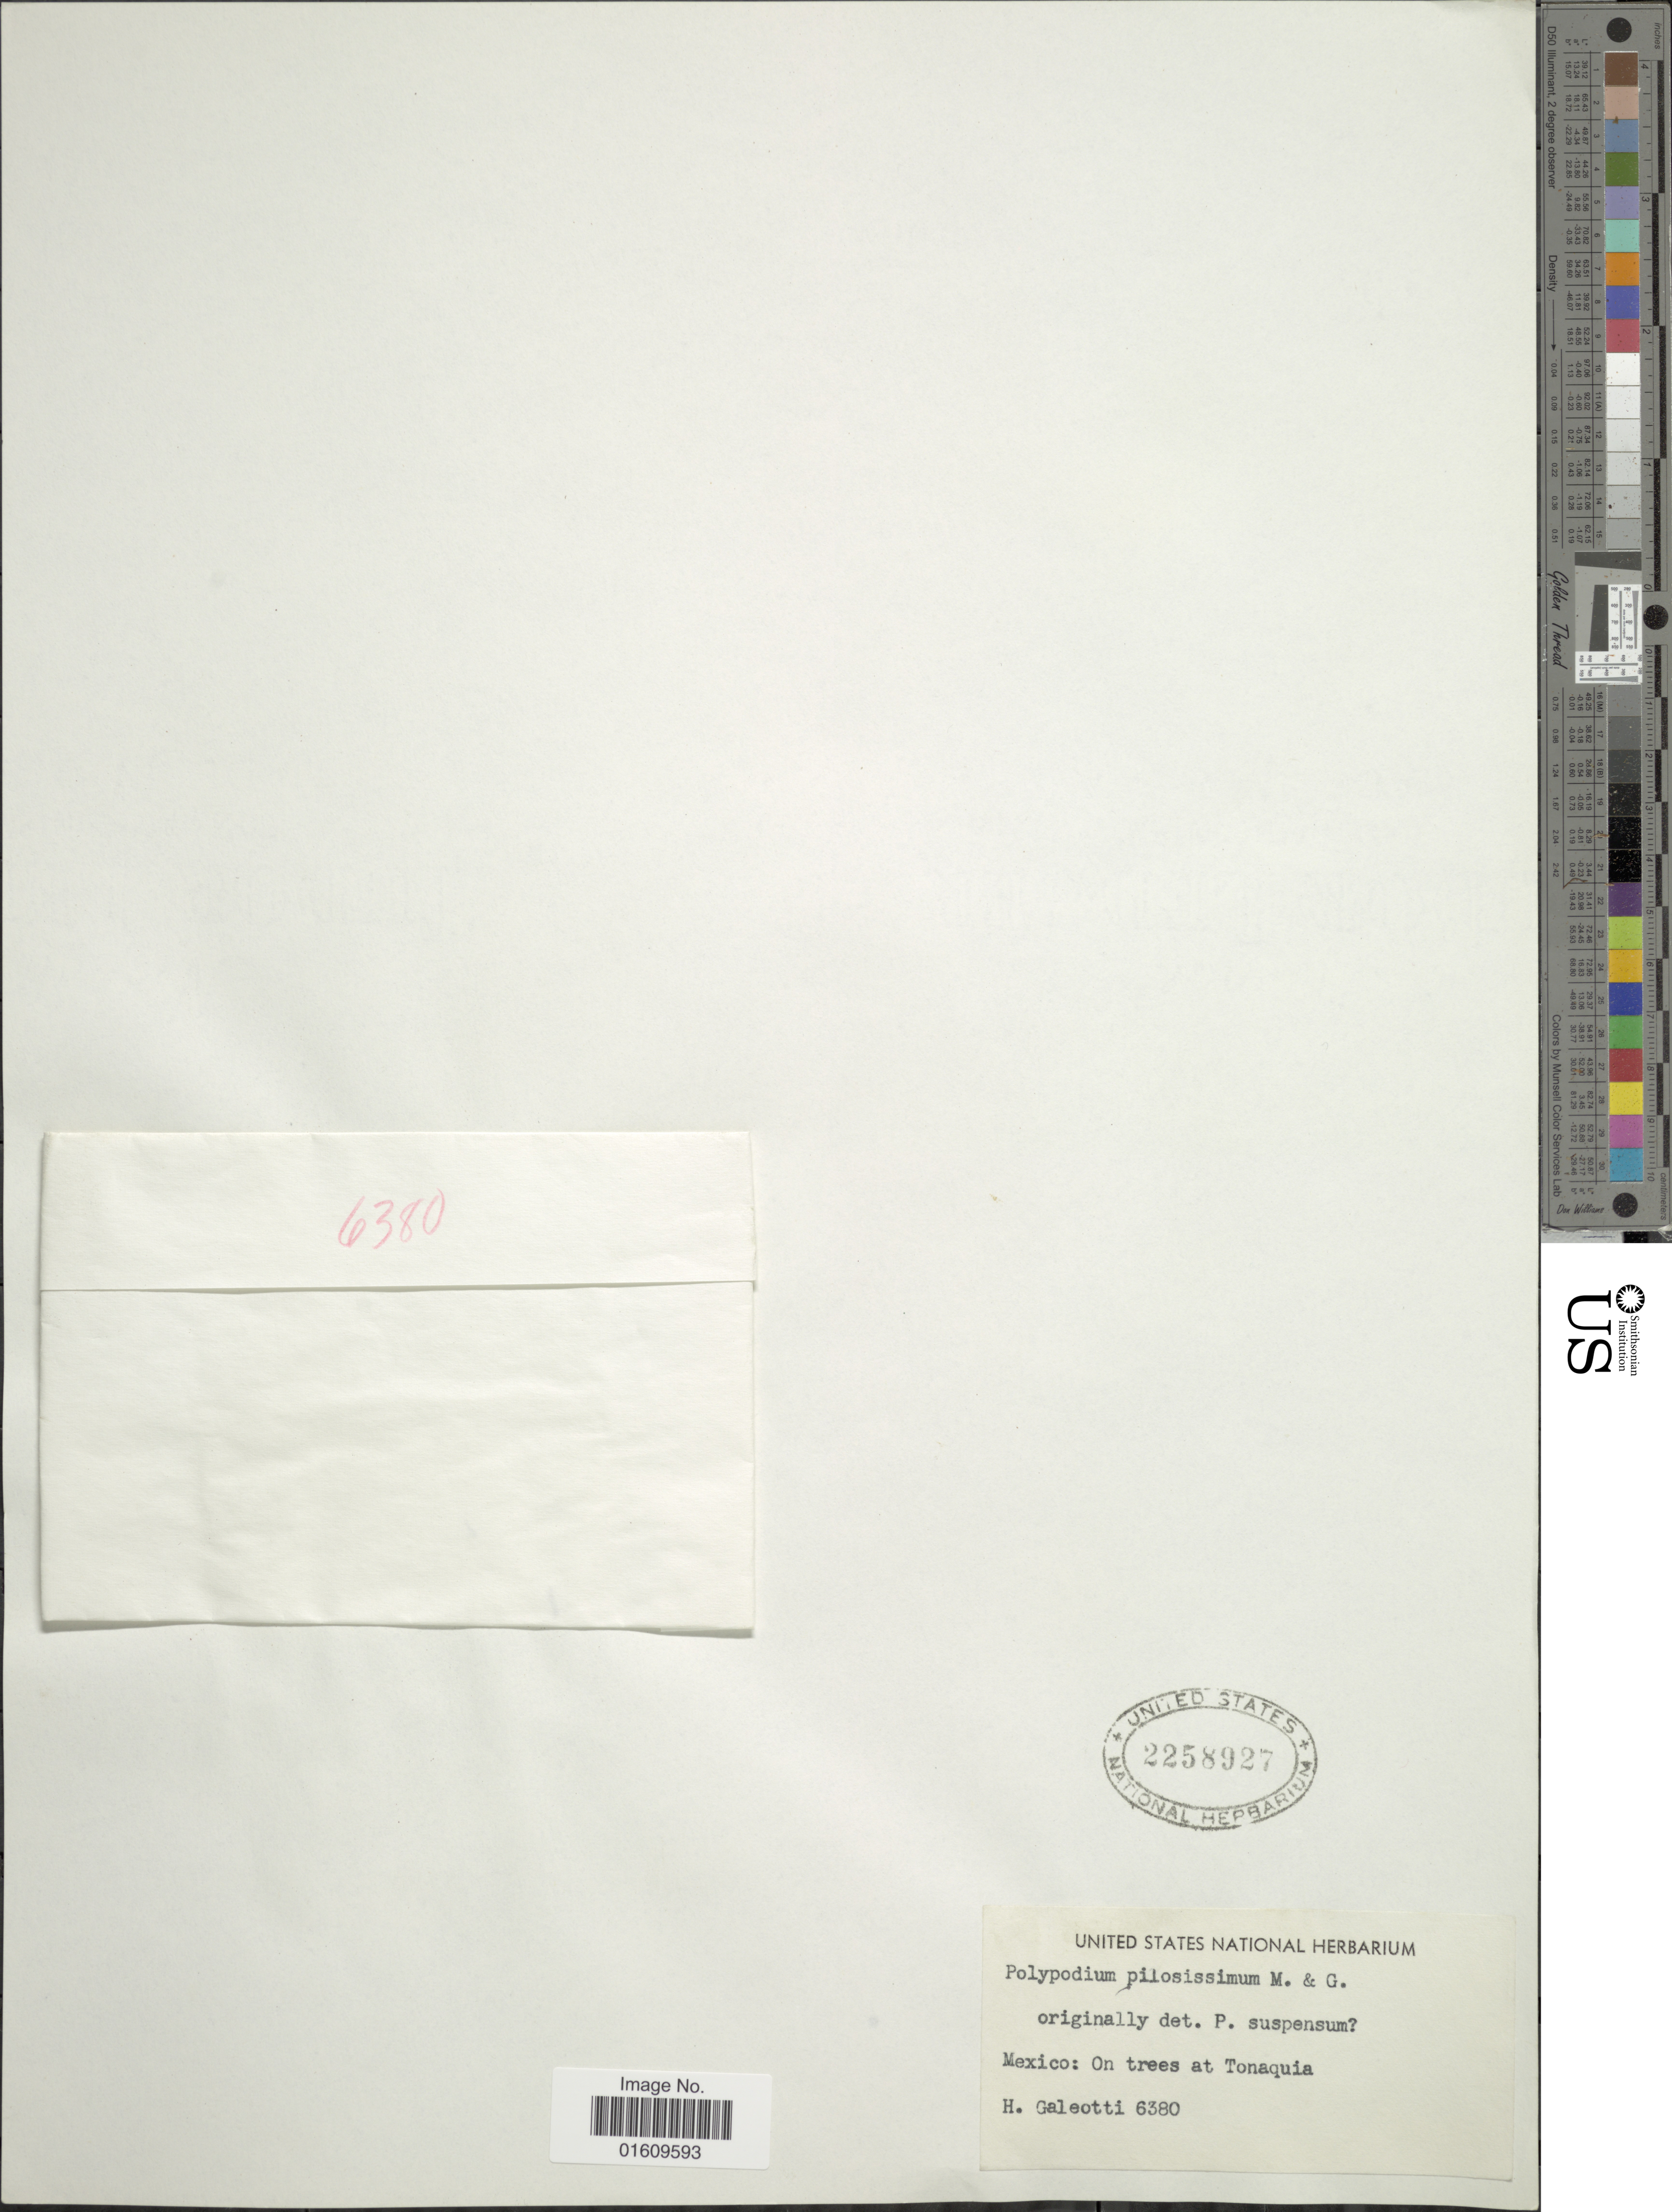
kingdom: Plantae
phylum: Tracheophyta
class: Polypodiopsida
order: Polypodiales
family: Polypodiaceae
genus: Melpomene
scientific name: Melpomene pilosissima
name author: (M. Martens & Galeotti) A.R. Sm. & R.C. Moran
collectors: H. G. Galeotti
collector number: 6380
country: Mexico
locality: On trees at Tonaquia.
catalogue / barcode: US 2258927